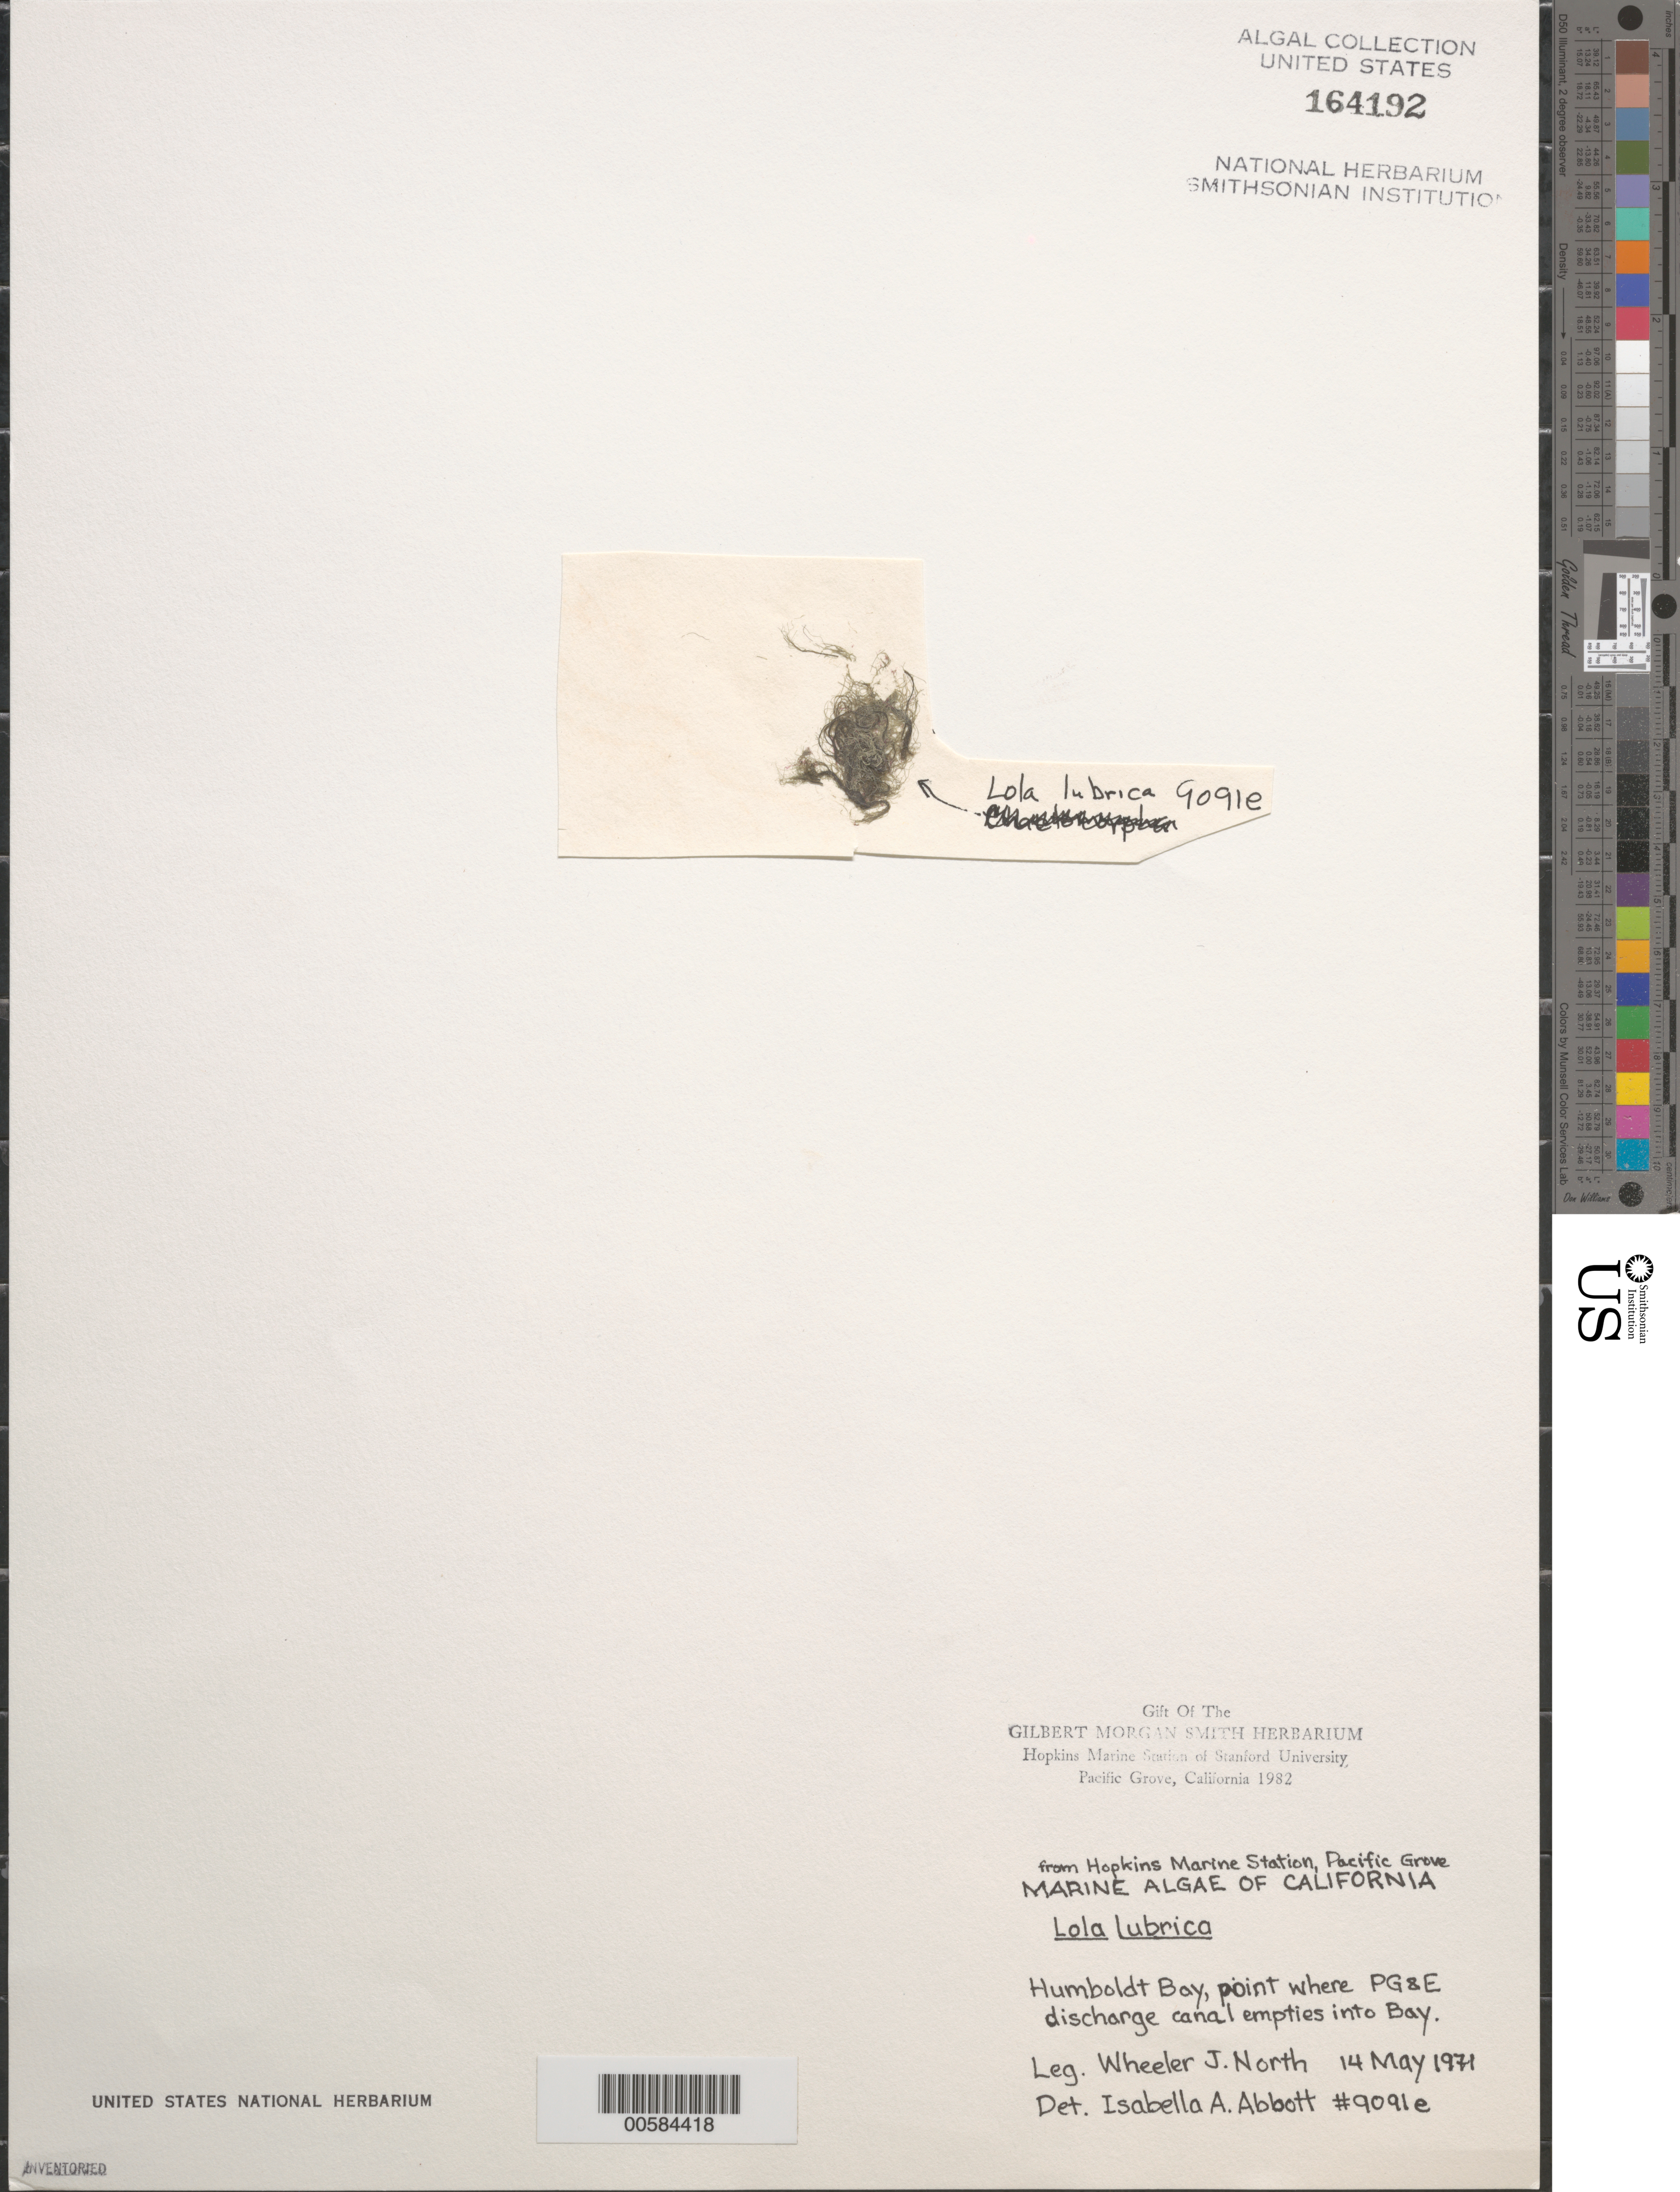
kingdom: Plantae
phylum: Chlorophyta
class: Ulvophyceae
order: Cladophorales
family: Cladophoraceae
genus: Rhizoclonium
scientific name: Rhizoclonium lubricum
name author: Setch. & N.L. Gardner in N.L. Gardner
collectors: W. North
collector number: IAA 9091e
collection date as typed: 14 May 1971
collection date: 1971-05-14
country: United States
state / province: California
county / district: Humboldt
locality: Humboldt Bay, point at PG & E discharge canal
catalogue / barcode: US 164192